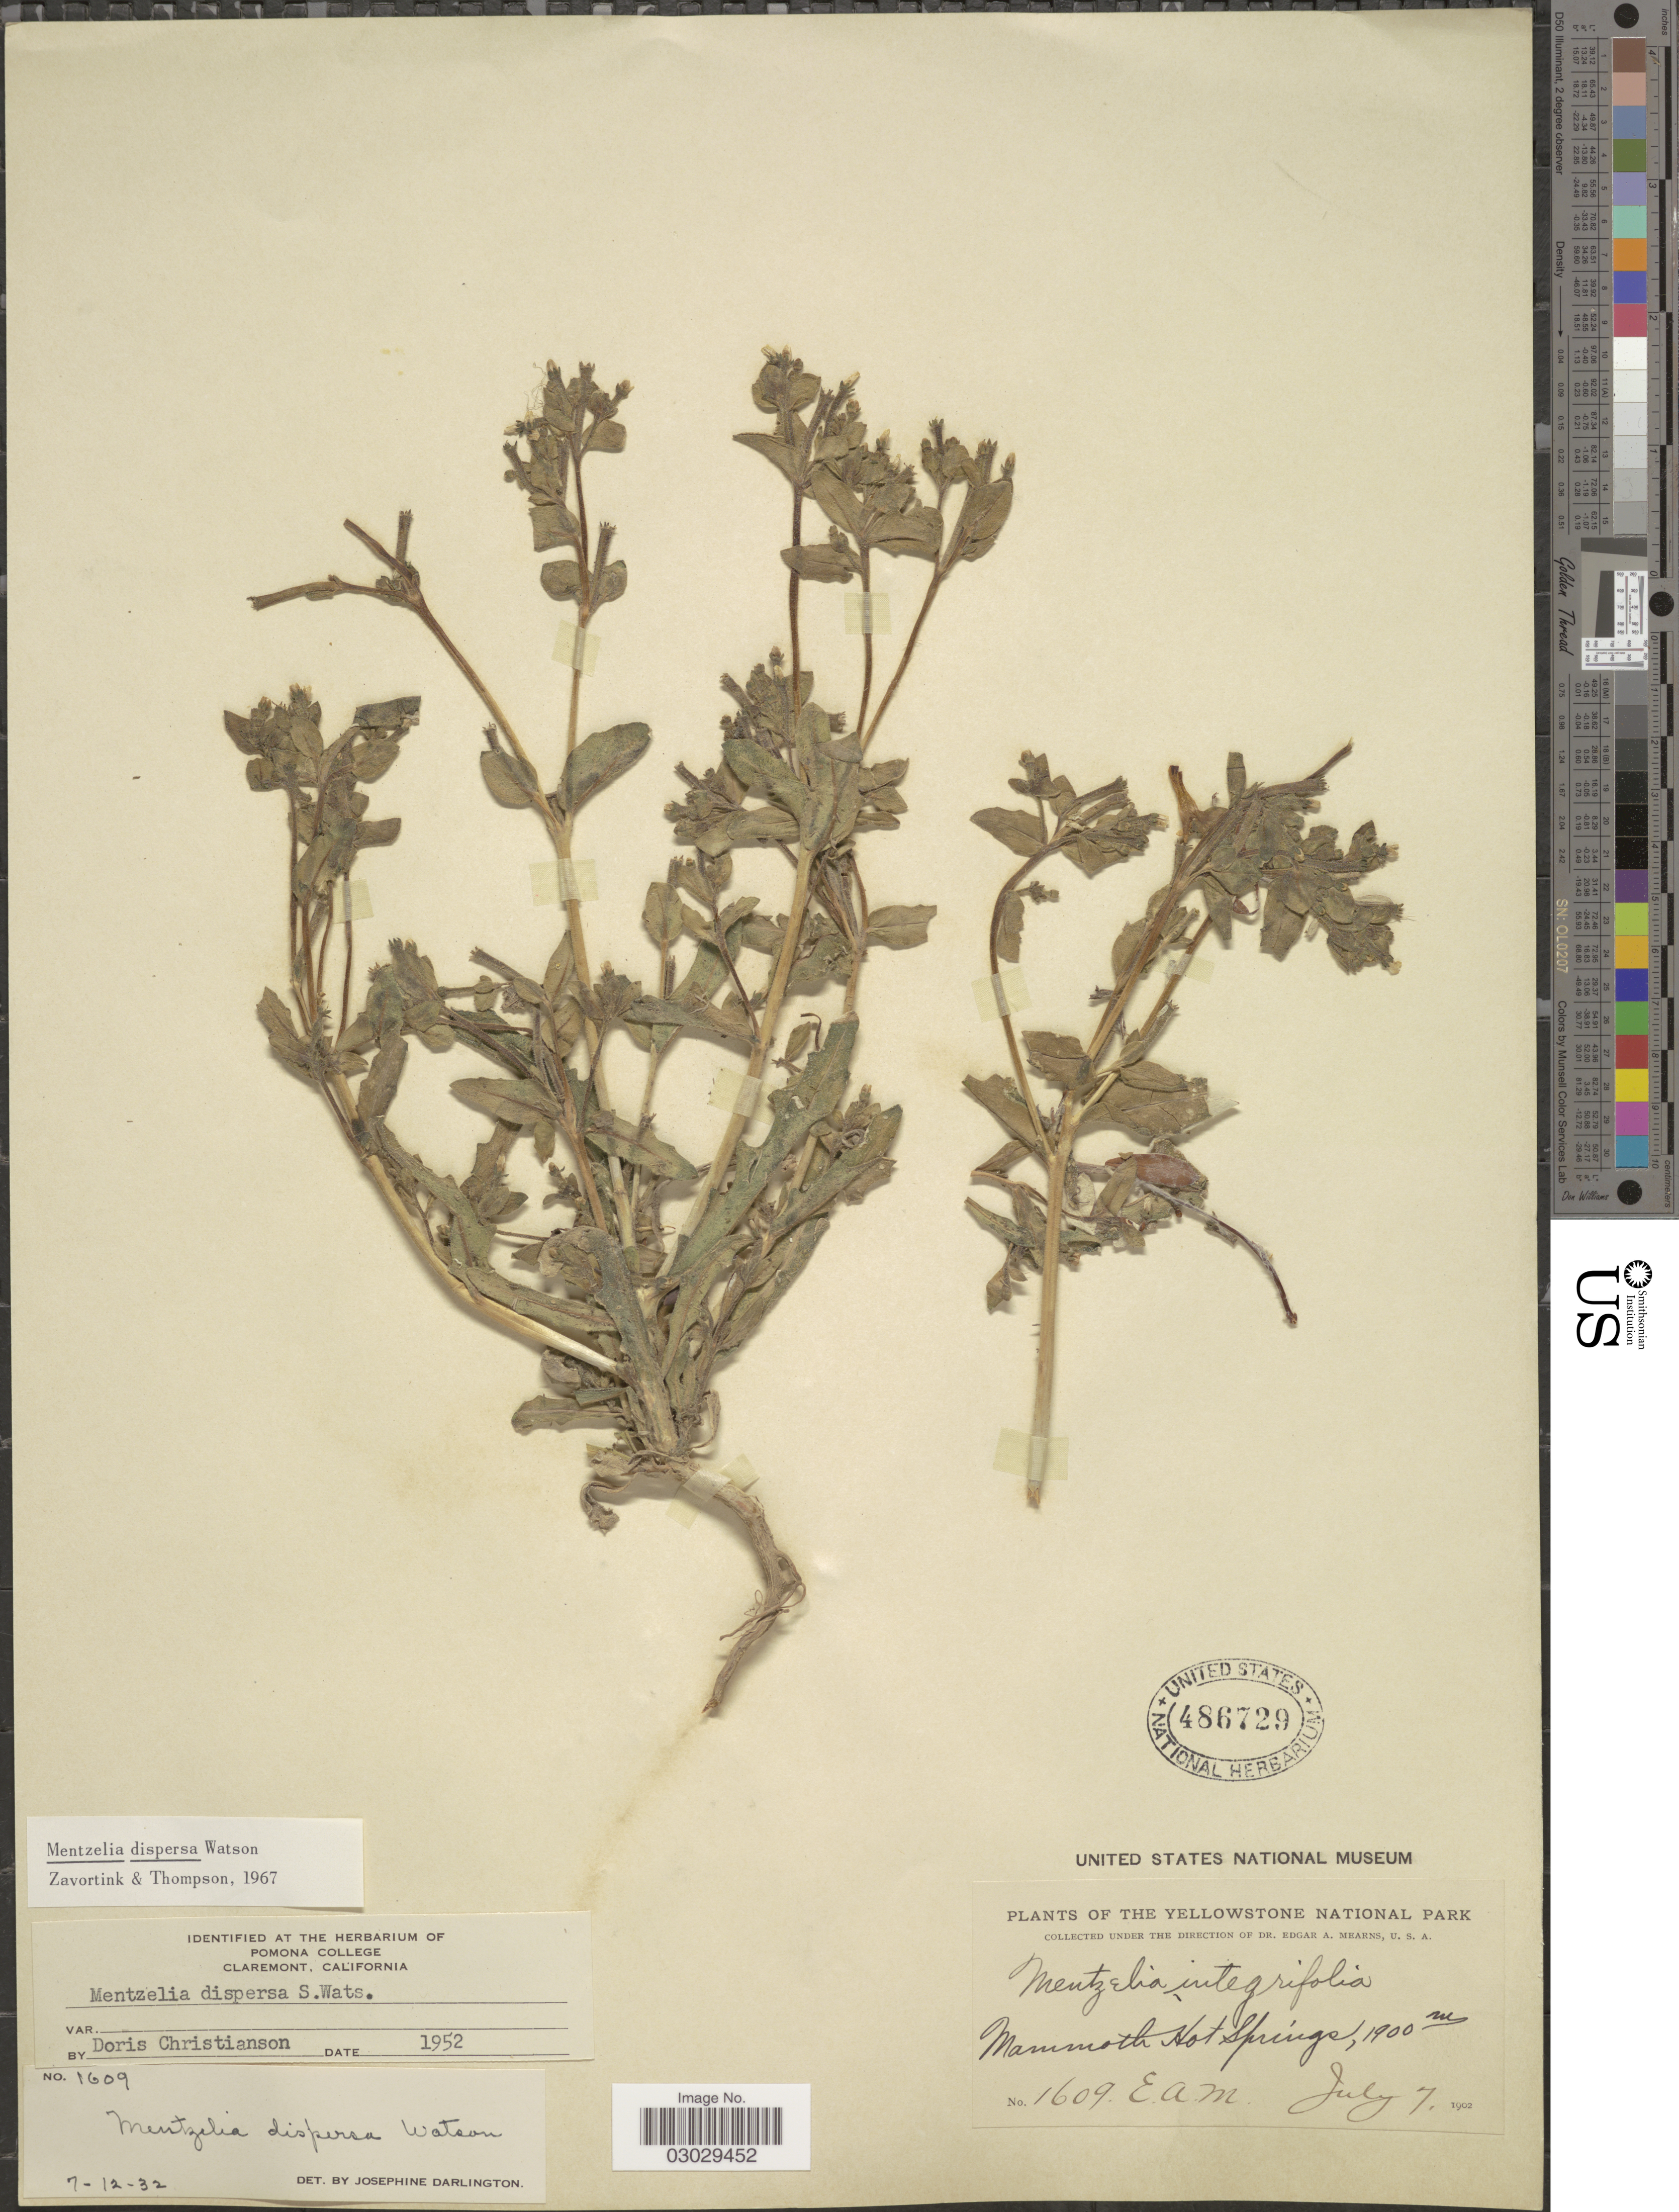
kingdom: Plantae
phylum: Tracheophyta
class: Magnoliopsida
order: Cornales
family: Loasaceae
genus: Mentzelia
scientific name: Mentzelia dispersa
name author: S. Watson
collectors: E. A. Mearns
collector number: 1609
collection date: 1902-07-07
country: United States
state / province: Wyoming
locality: The Yellowstone National Park. Mammoth Hot Springs.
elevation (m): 1900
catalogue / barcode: US 486729